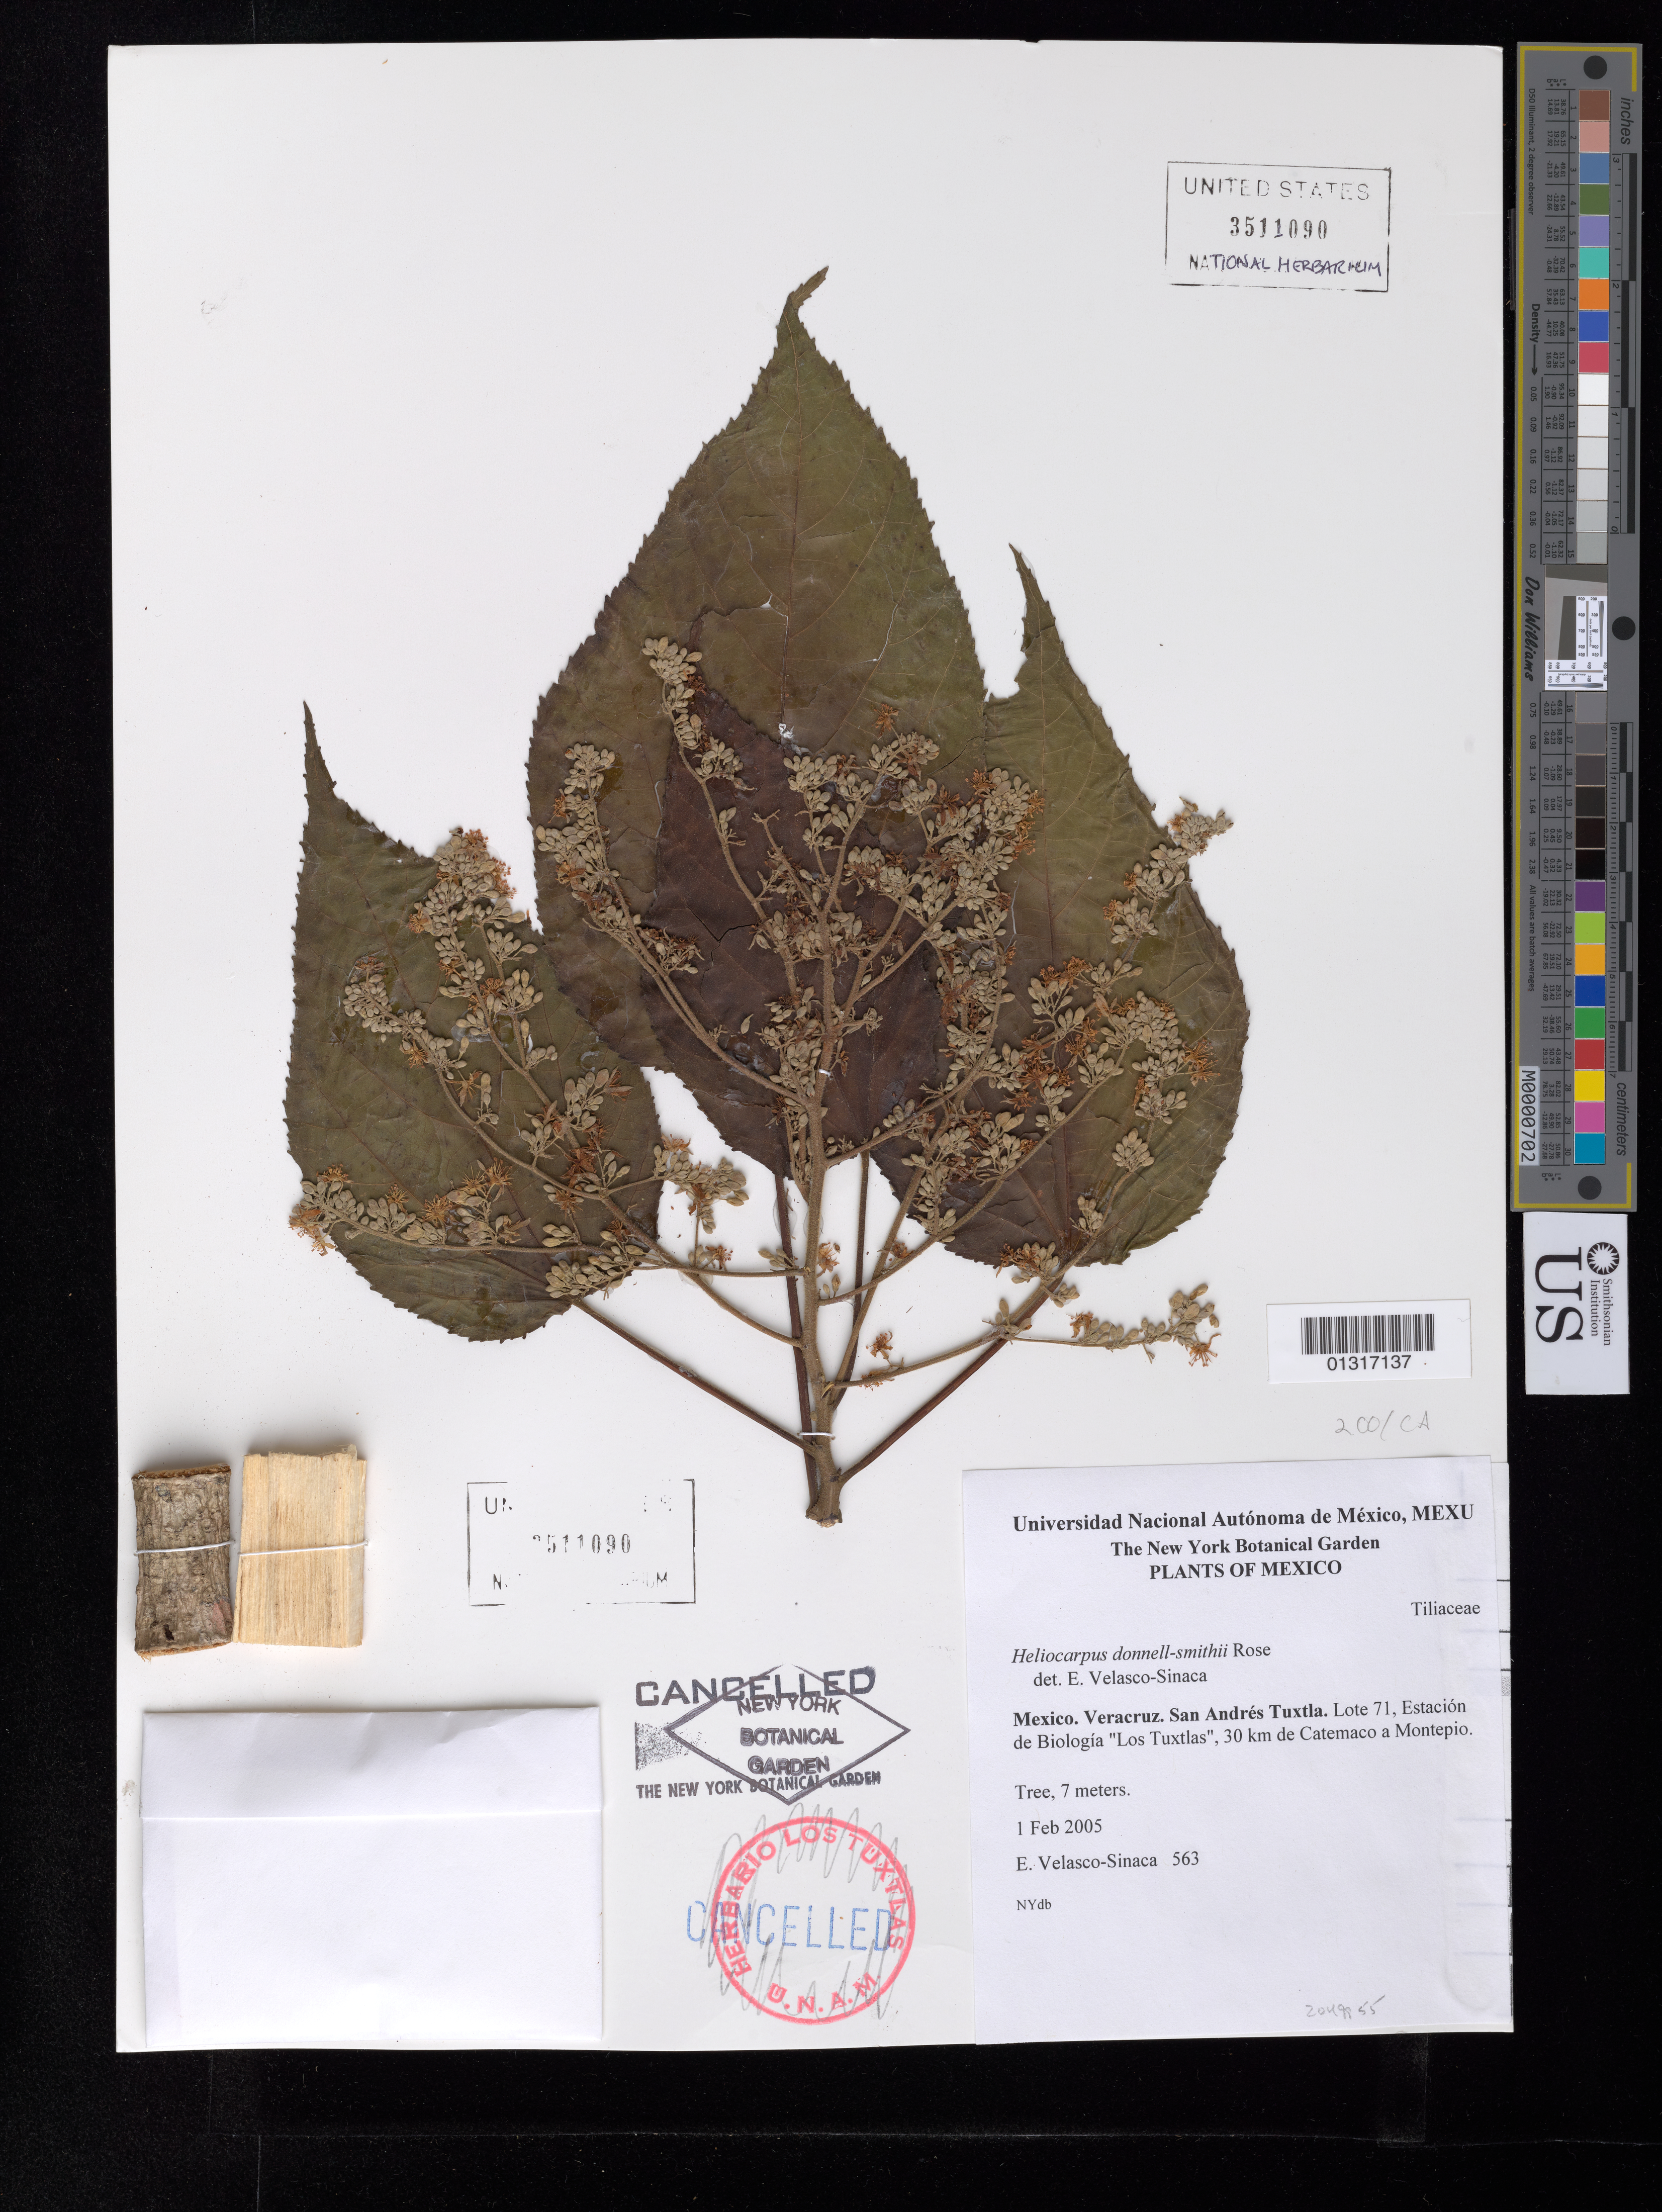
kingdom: Plantae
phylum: Tracheophyta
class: Magnoliopsida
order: Malvales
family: Malvaceae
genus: Heliocarpus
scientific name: Heliocarpus donnellsmithii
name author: Rose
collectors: E. Velasco- Senaca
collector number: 563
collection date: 2005-02-01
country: Mexico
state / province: Veracruz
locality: San Andres Tuxtla, Lote 71, Estacion de Biologia "Los Tuxlas", 30 km de Catemaco a Montepio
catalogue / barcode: US 3511090